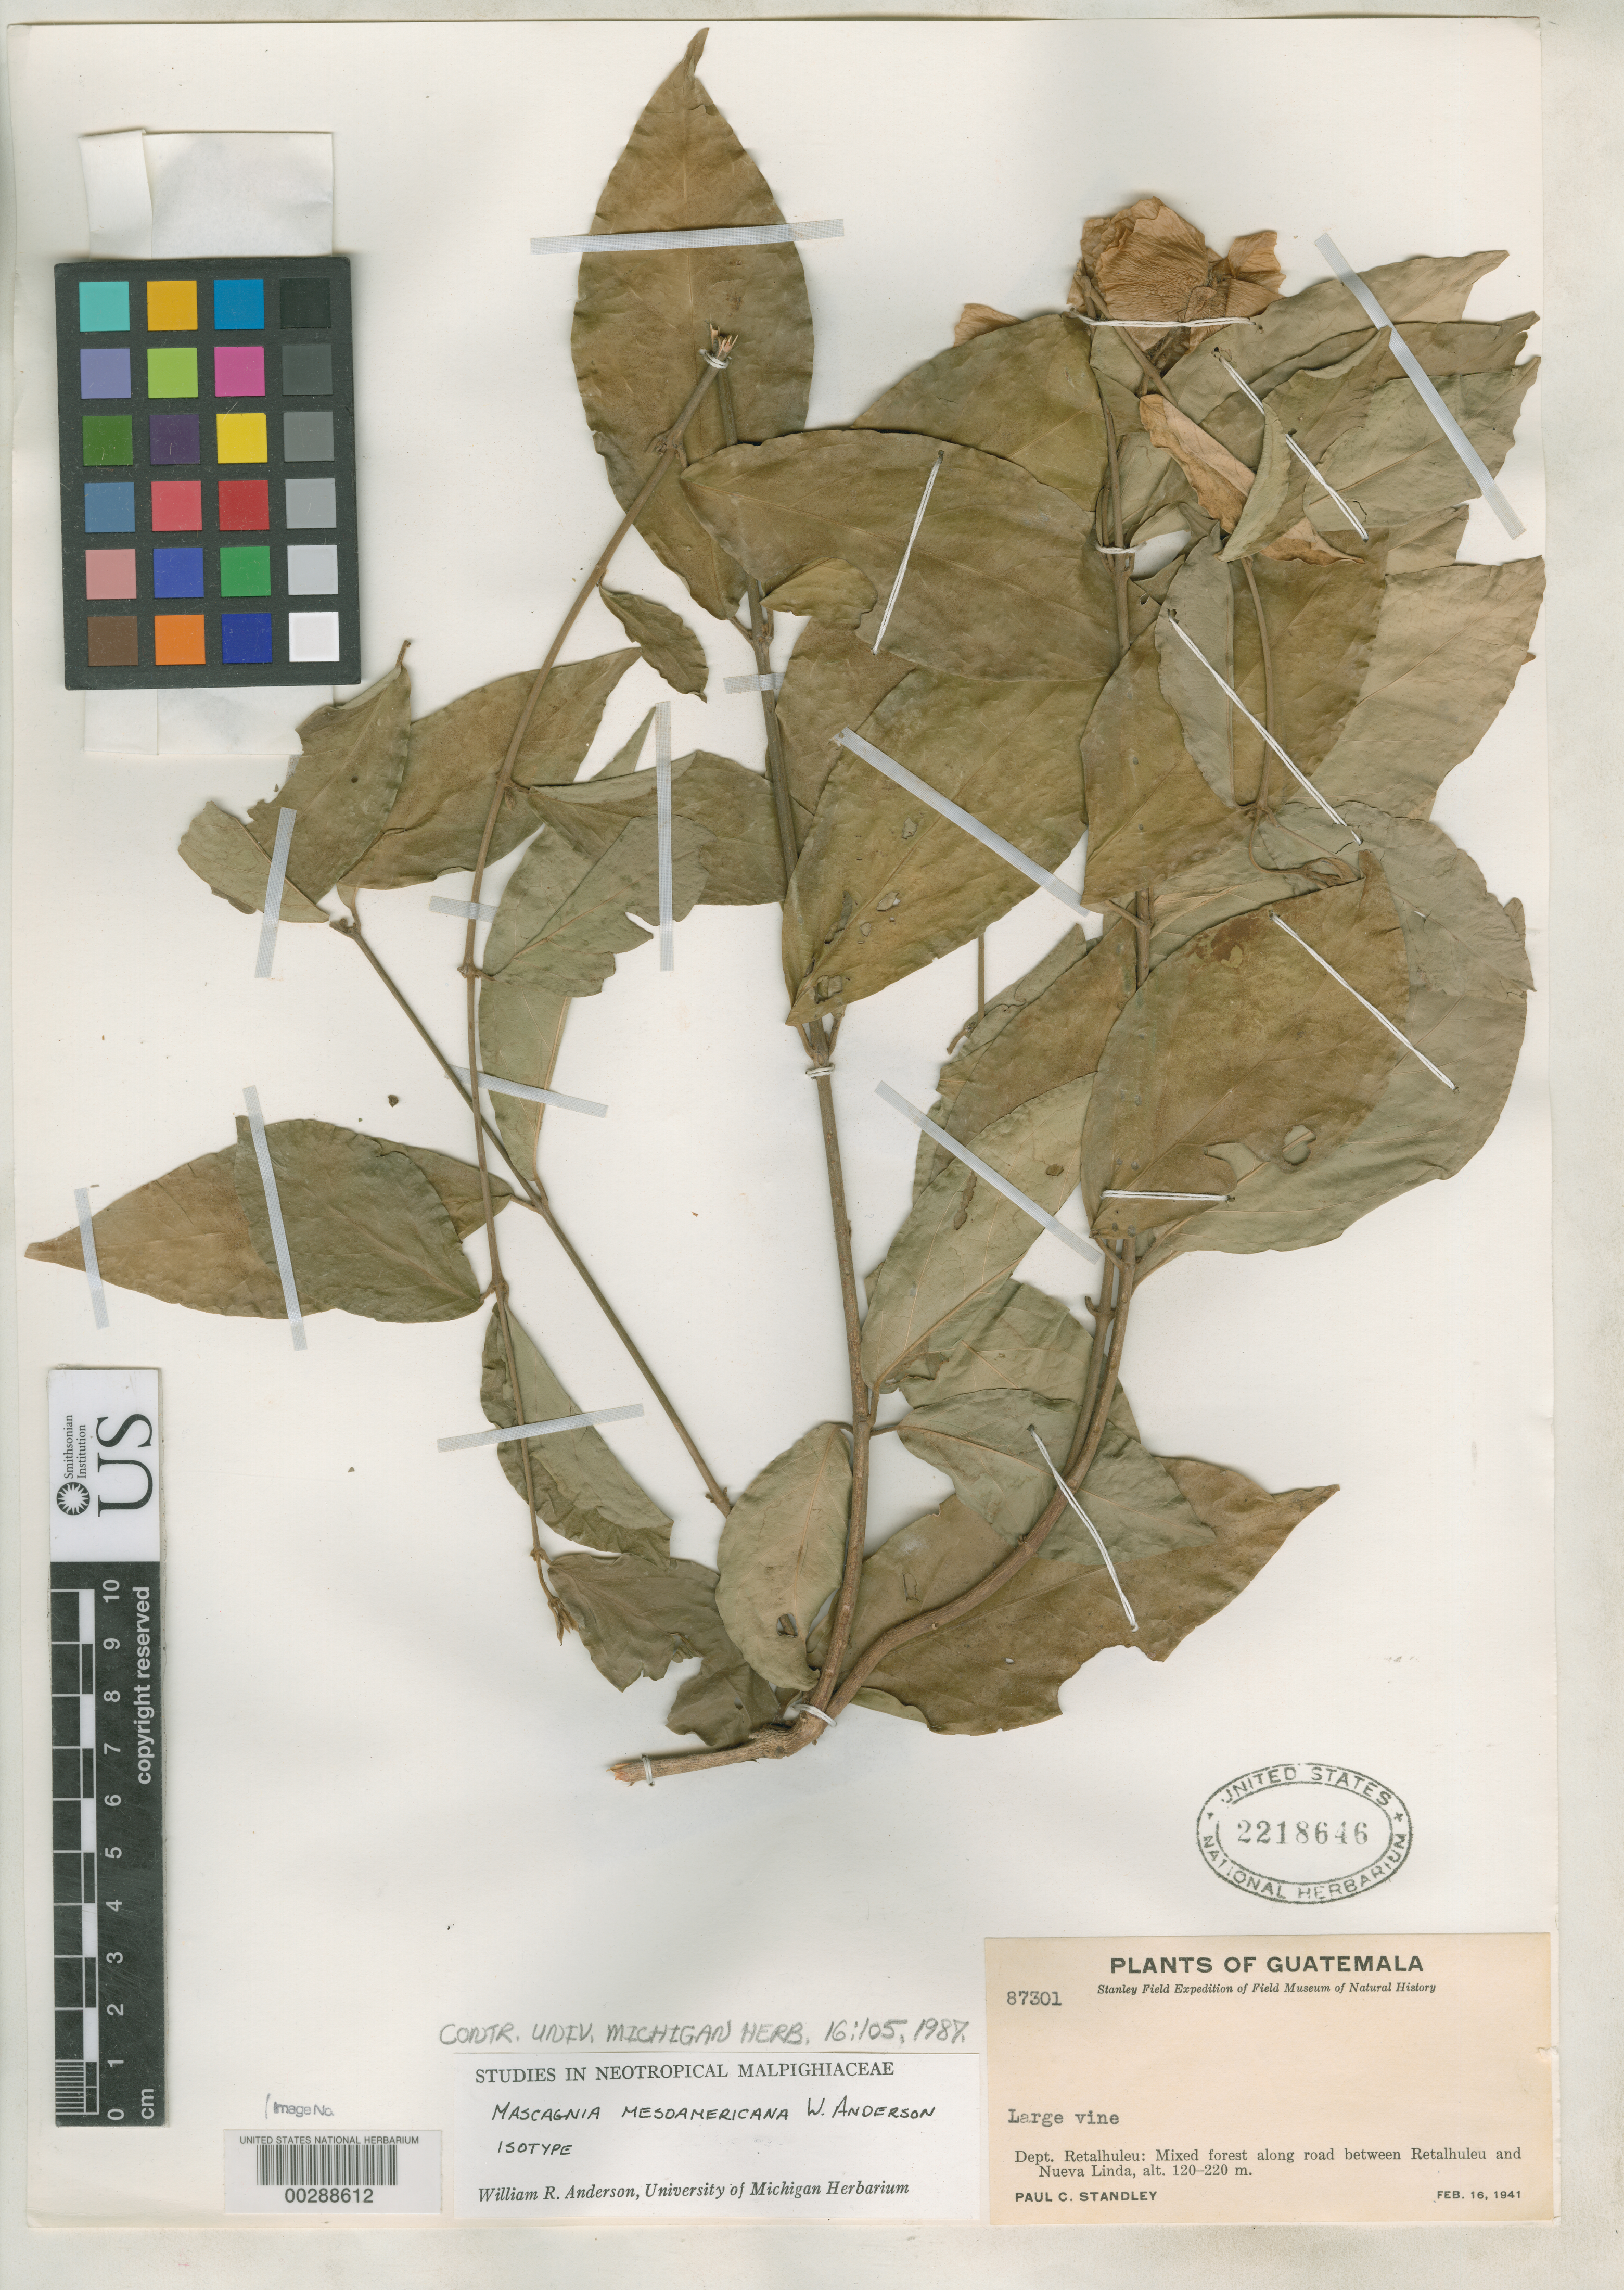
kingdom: Plantae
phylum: Tracheophyta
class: Magnoliopsida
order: Malpighiales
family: Malpighiaceae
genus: Mascagnia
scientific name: Mascagnia mesoamericana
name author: W.R. Anderson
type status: Isotype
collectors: P. C. Standley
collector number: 87301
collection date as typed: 16 Feb 1941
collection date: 1941-02-16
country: Guatemala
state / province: Retalhuleu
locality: Road between Retalhuleu and Nueva Linda.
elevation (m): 120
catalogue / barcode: US 2218646